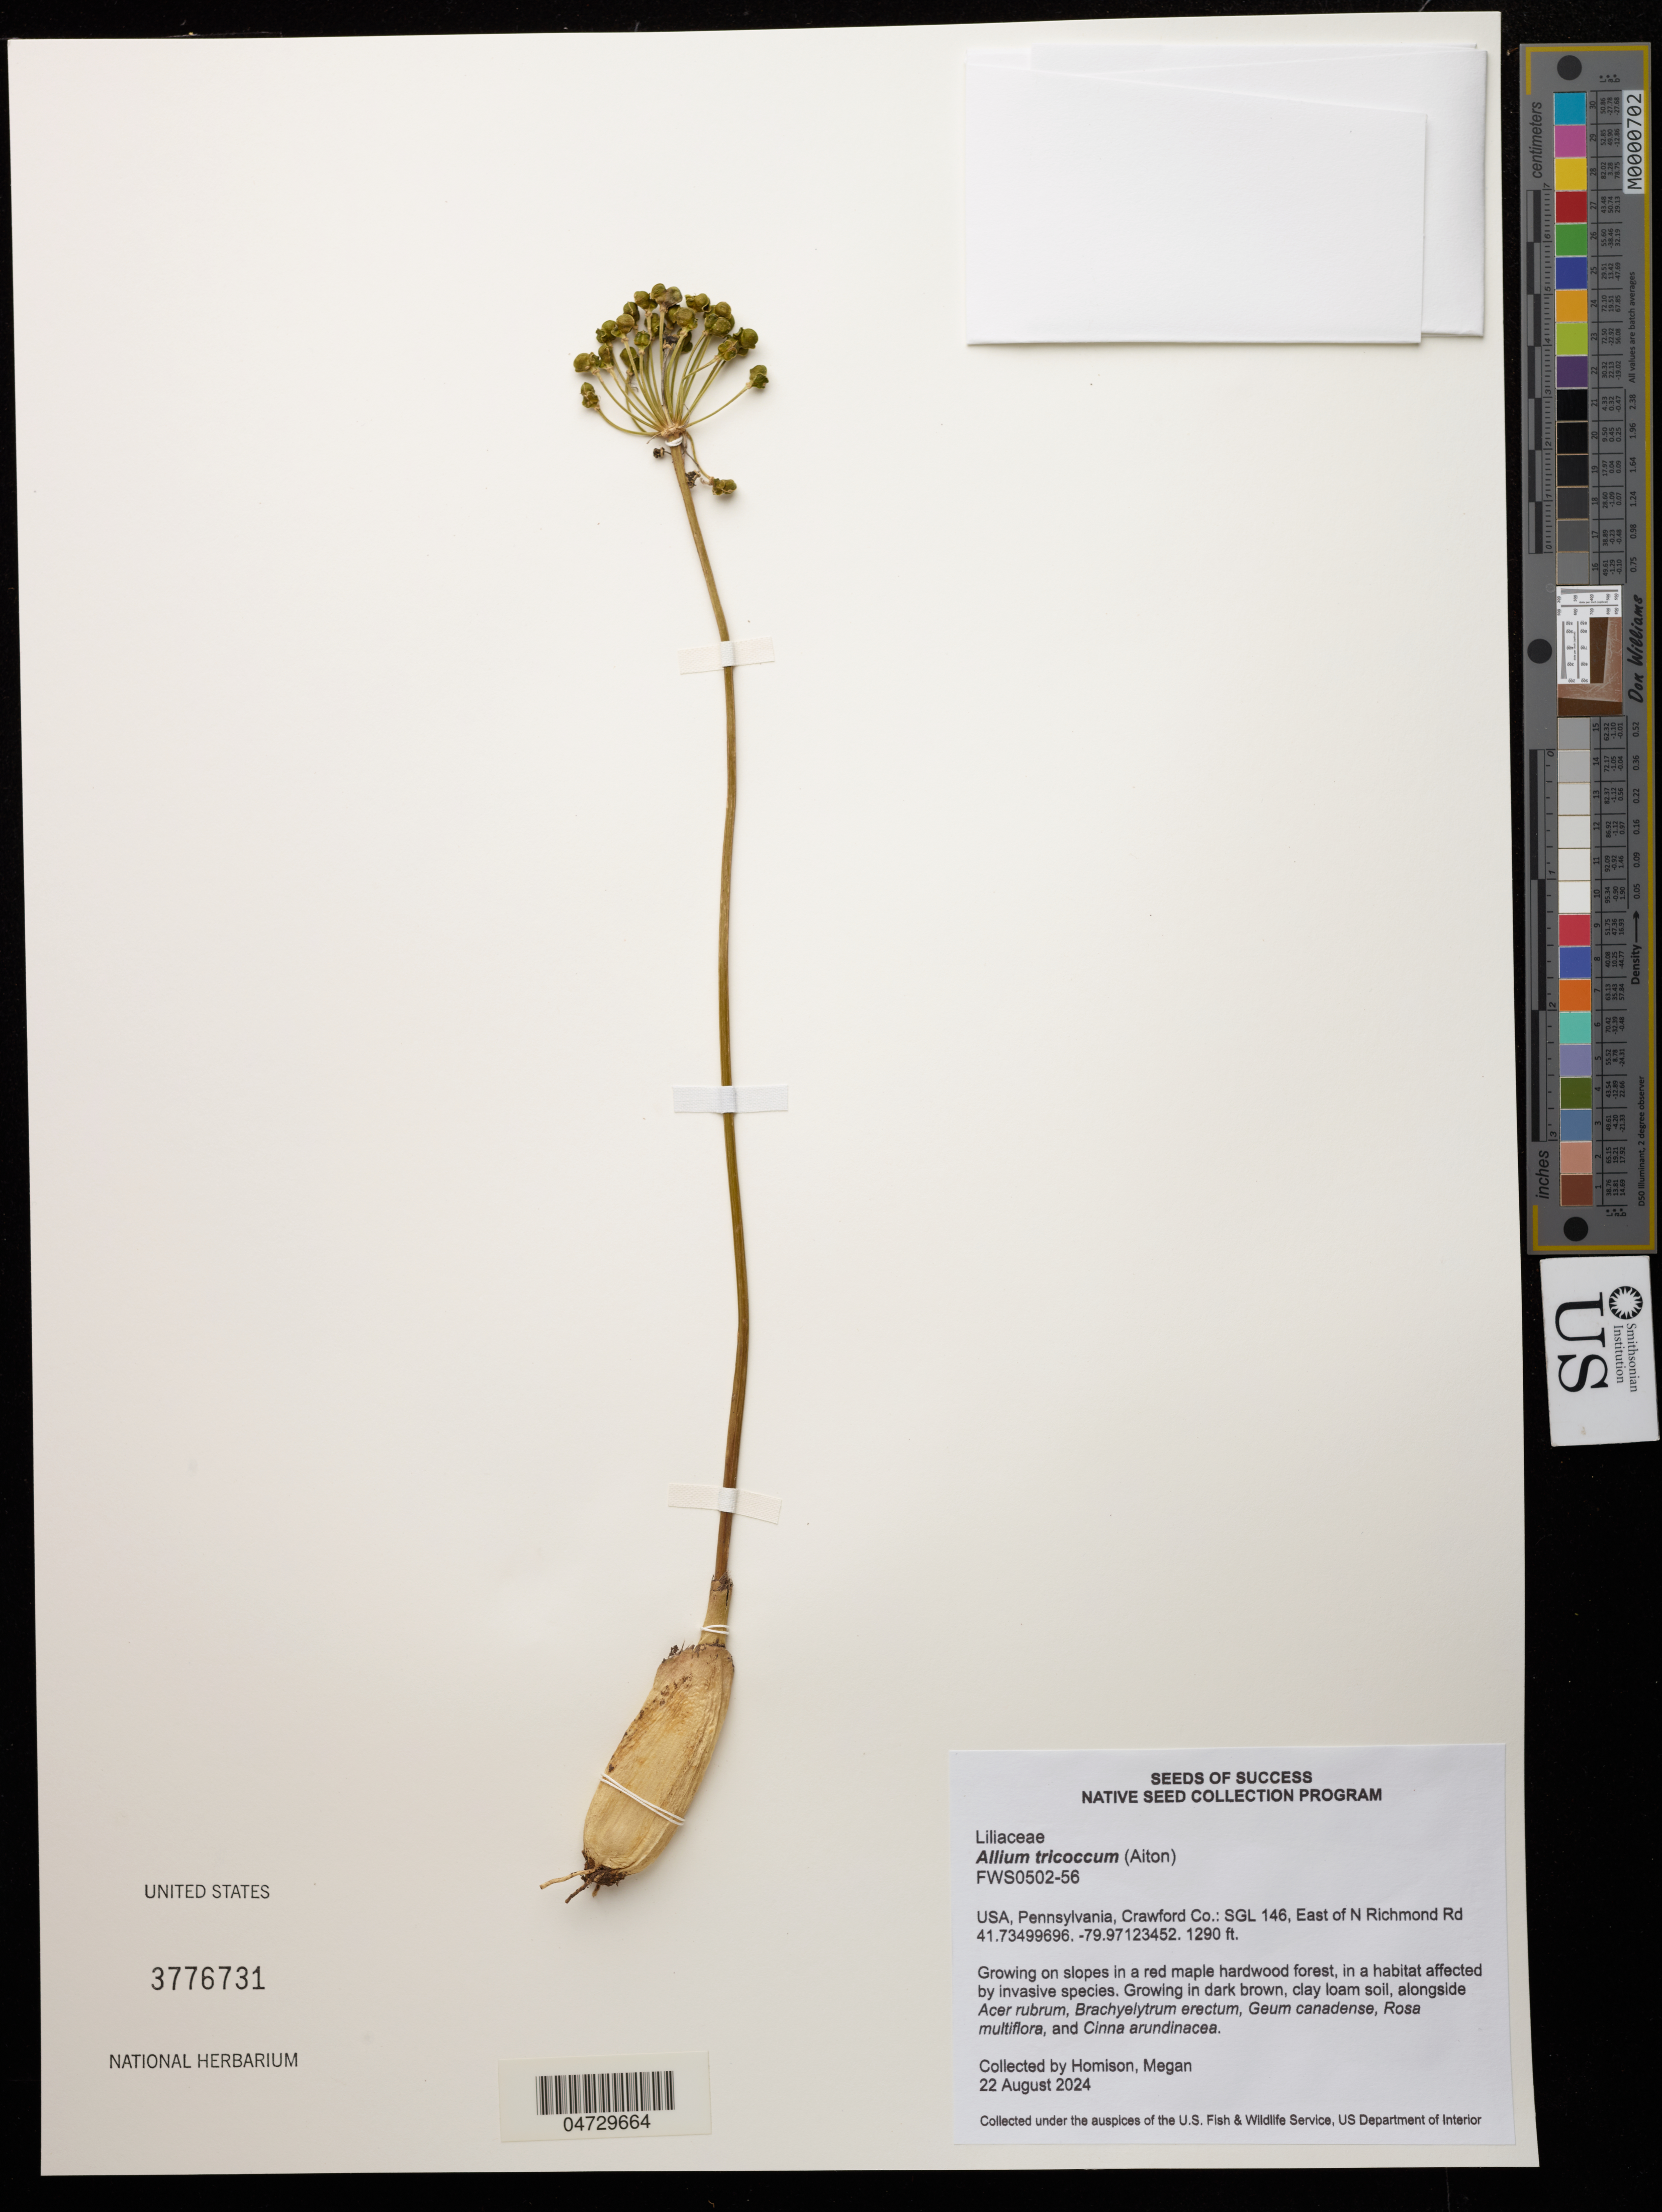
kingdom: Plantae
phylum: Tracheophyta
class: Liliopsida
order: Asparagales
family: Amaryllidaceae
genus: Allium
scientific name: Allium tricoccum sensu Blanco non Ait.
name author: Blanco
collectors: M. Homison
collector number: FWS0502-56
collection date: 2024-08-22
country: United States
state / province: Pennsylvania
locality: Crawford Co .: SGL 146, East of N Richmond Rd.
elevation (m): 393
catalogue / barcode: US 3776731